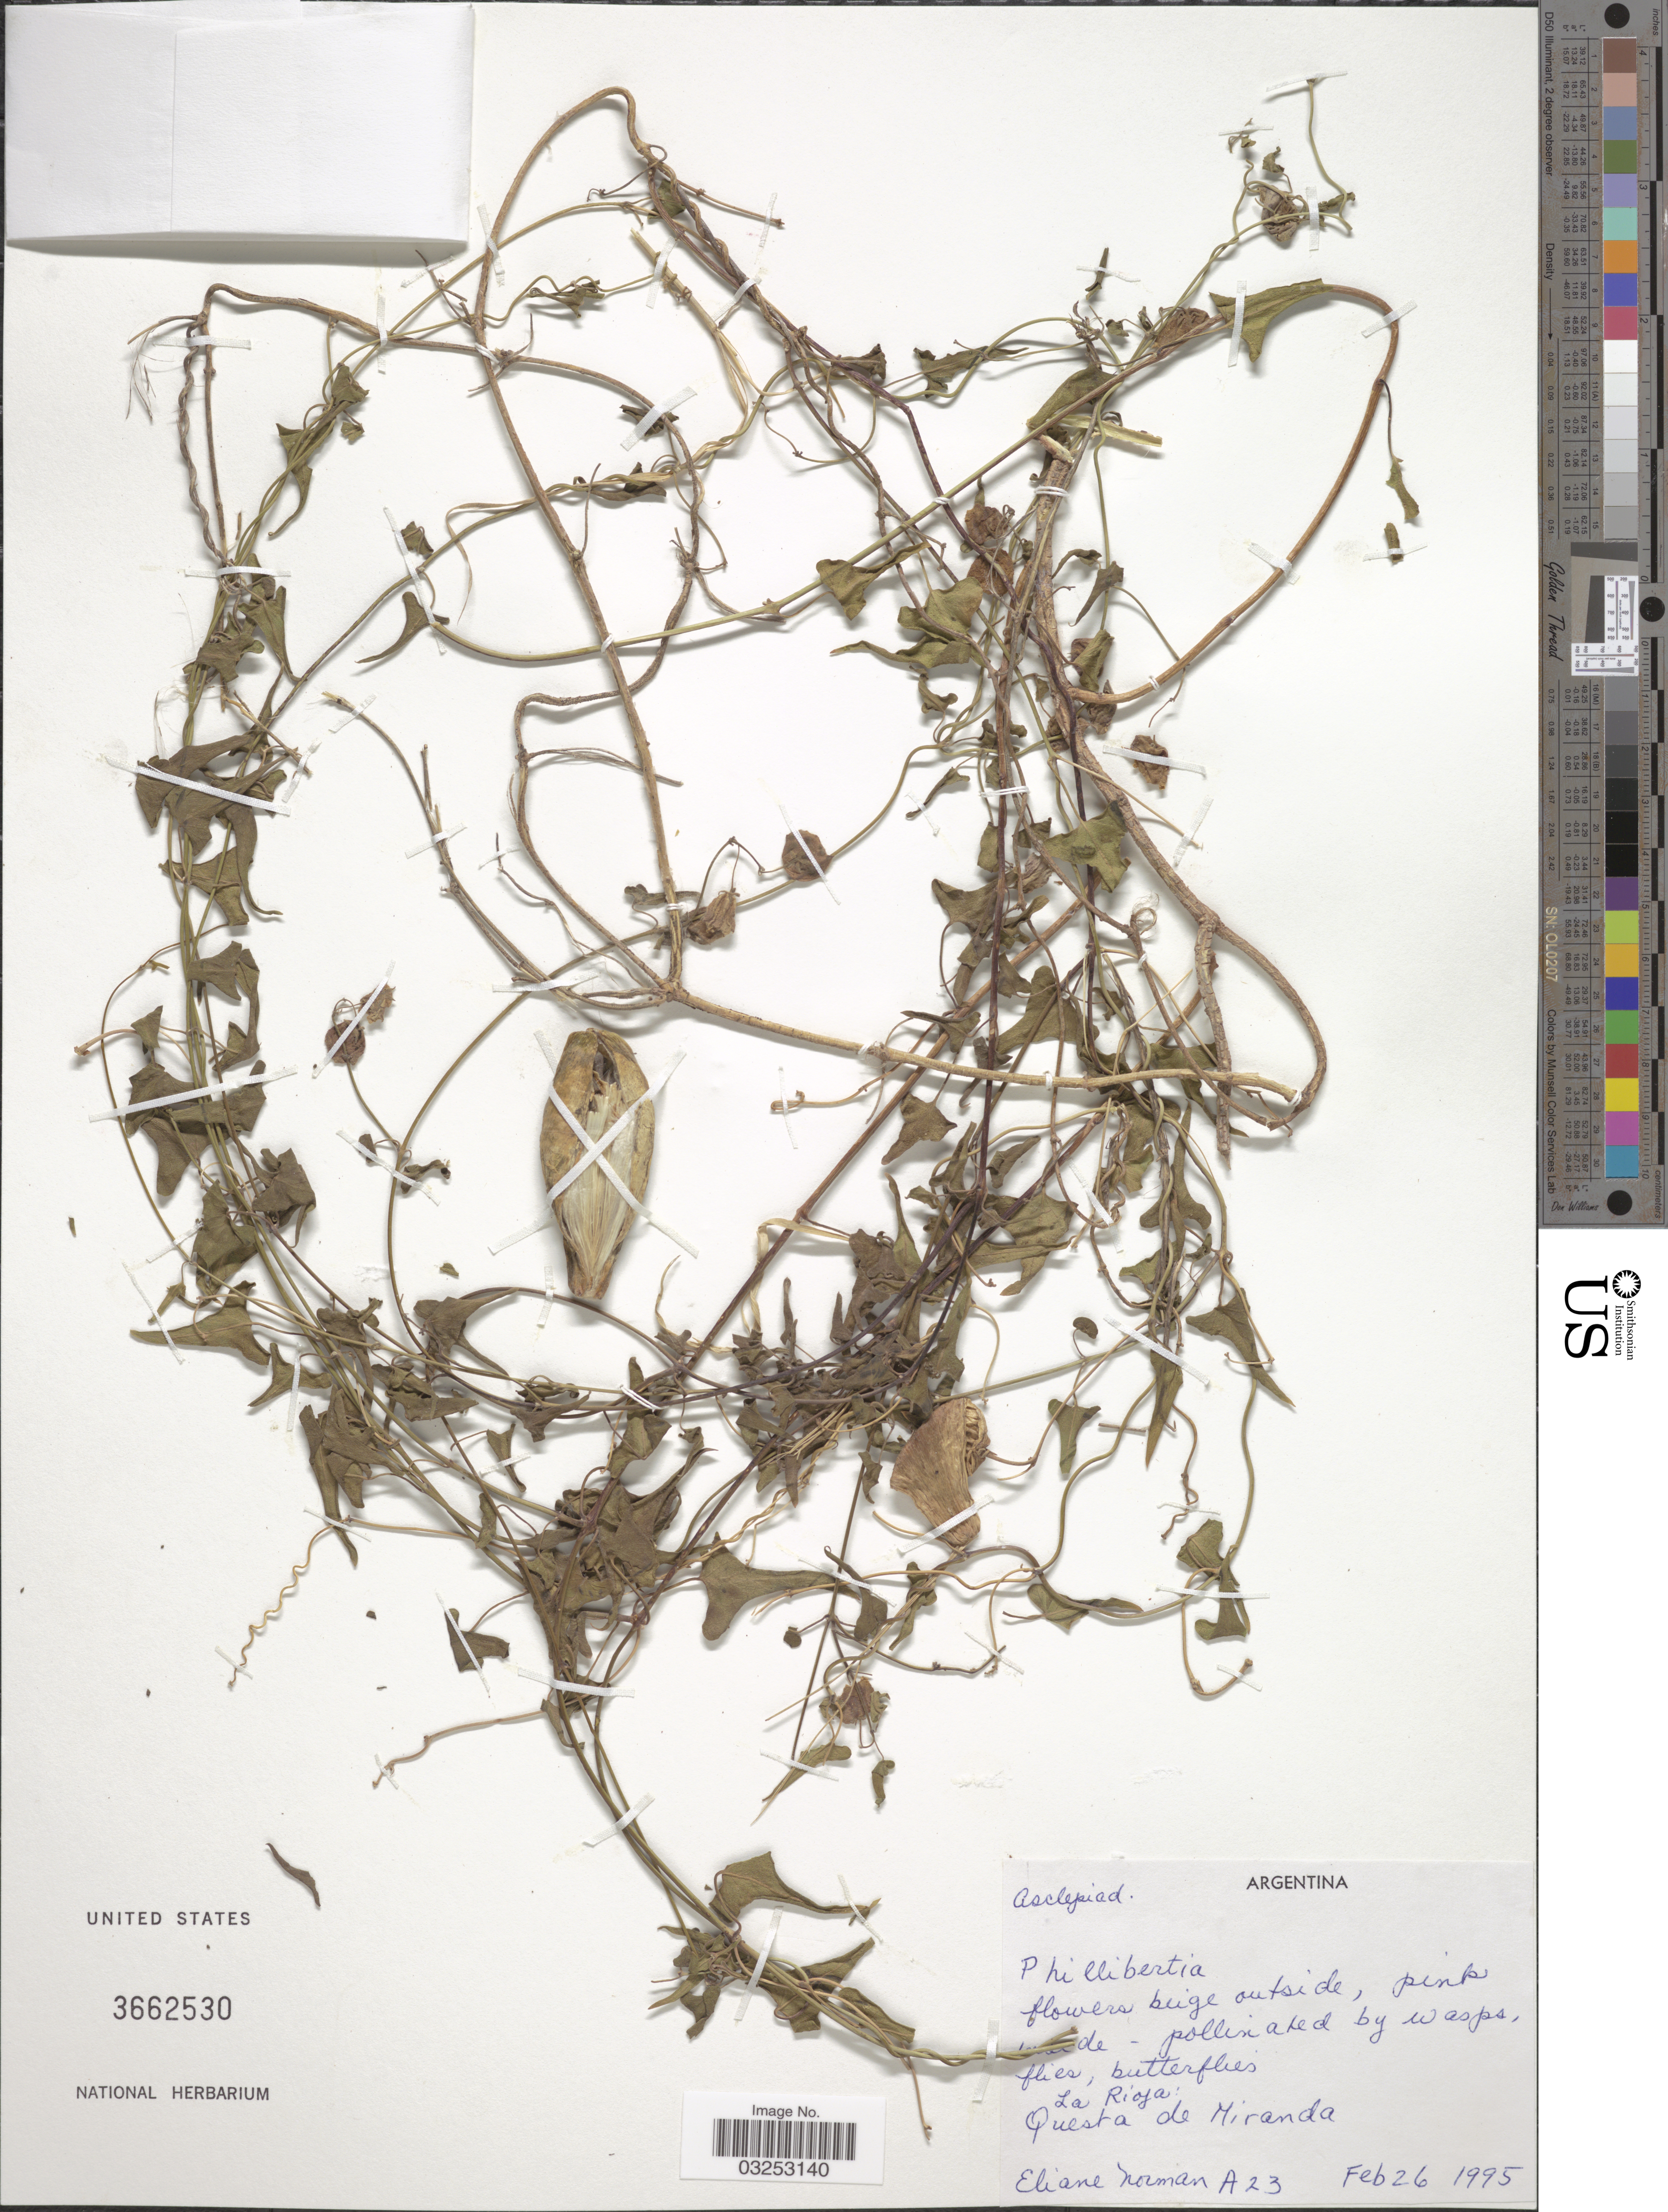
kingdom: Plantae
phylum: Tracheophyta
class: Magnoliopsida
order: Gentianales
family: Apocynaceae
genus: Philibertia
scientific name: Philibertia sp.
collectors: E. Norman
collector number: A23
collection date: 1995-02-26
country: Argentina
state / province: La Rioja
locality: La Rioja, Questa de Miranda.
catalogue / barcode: US 3662530